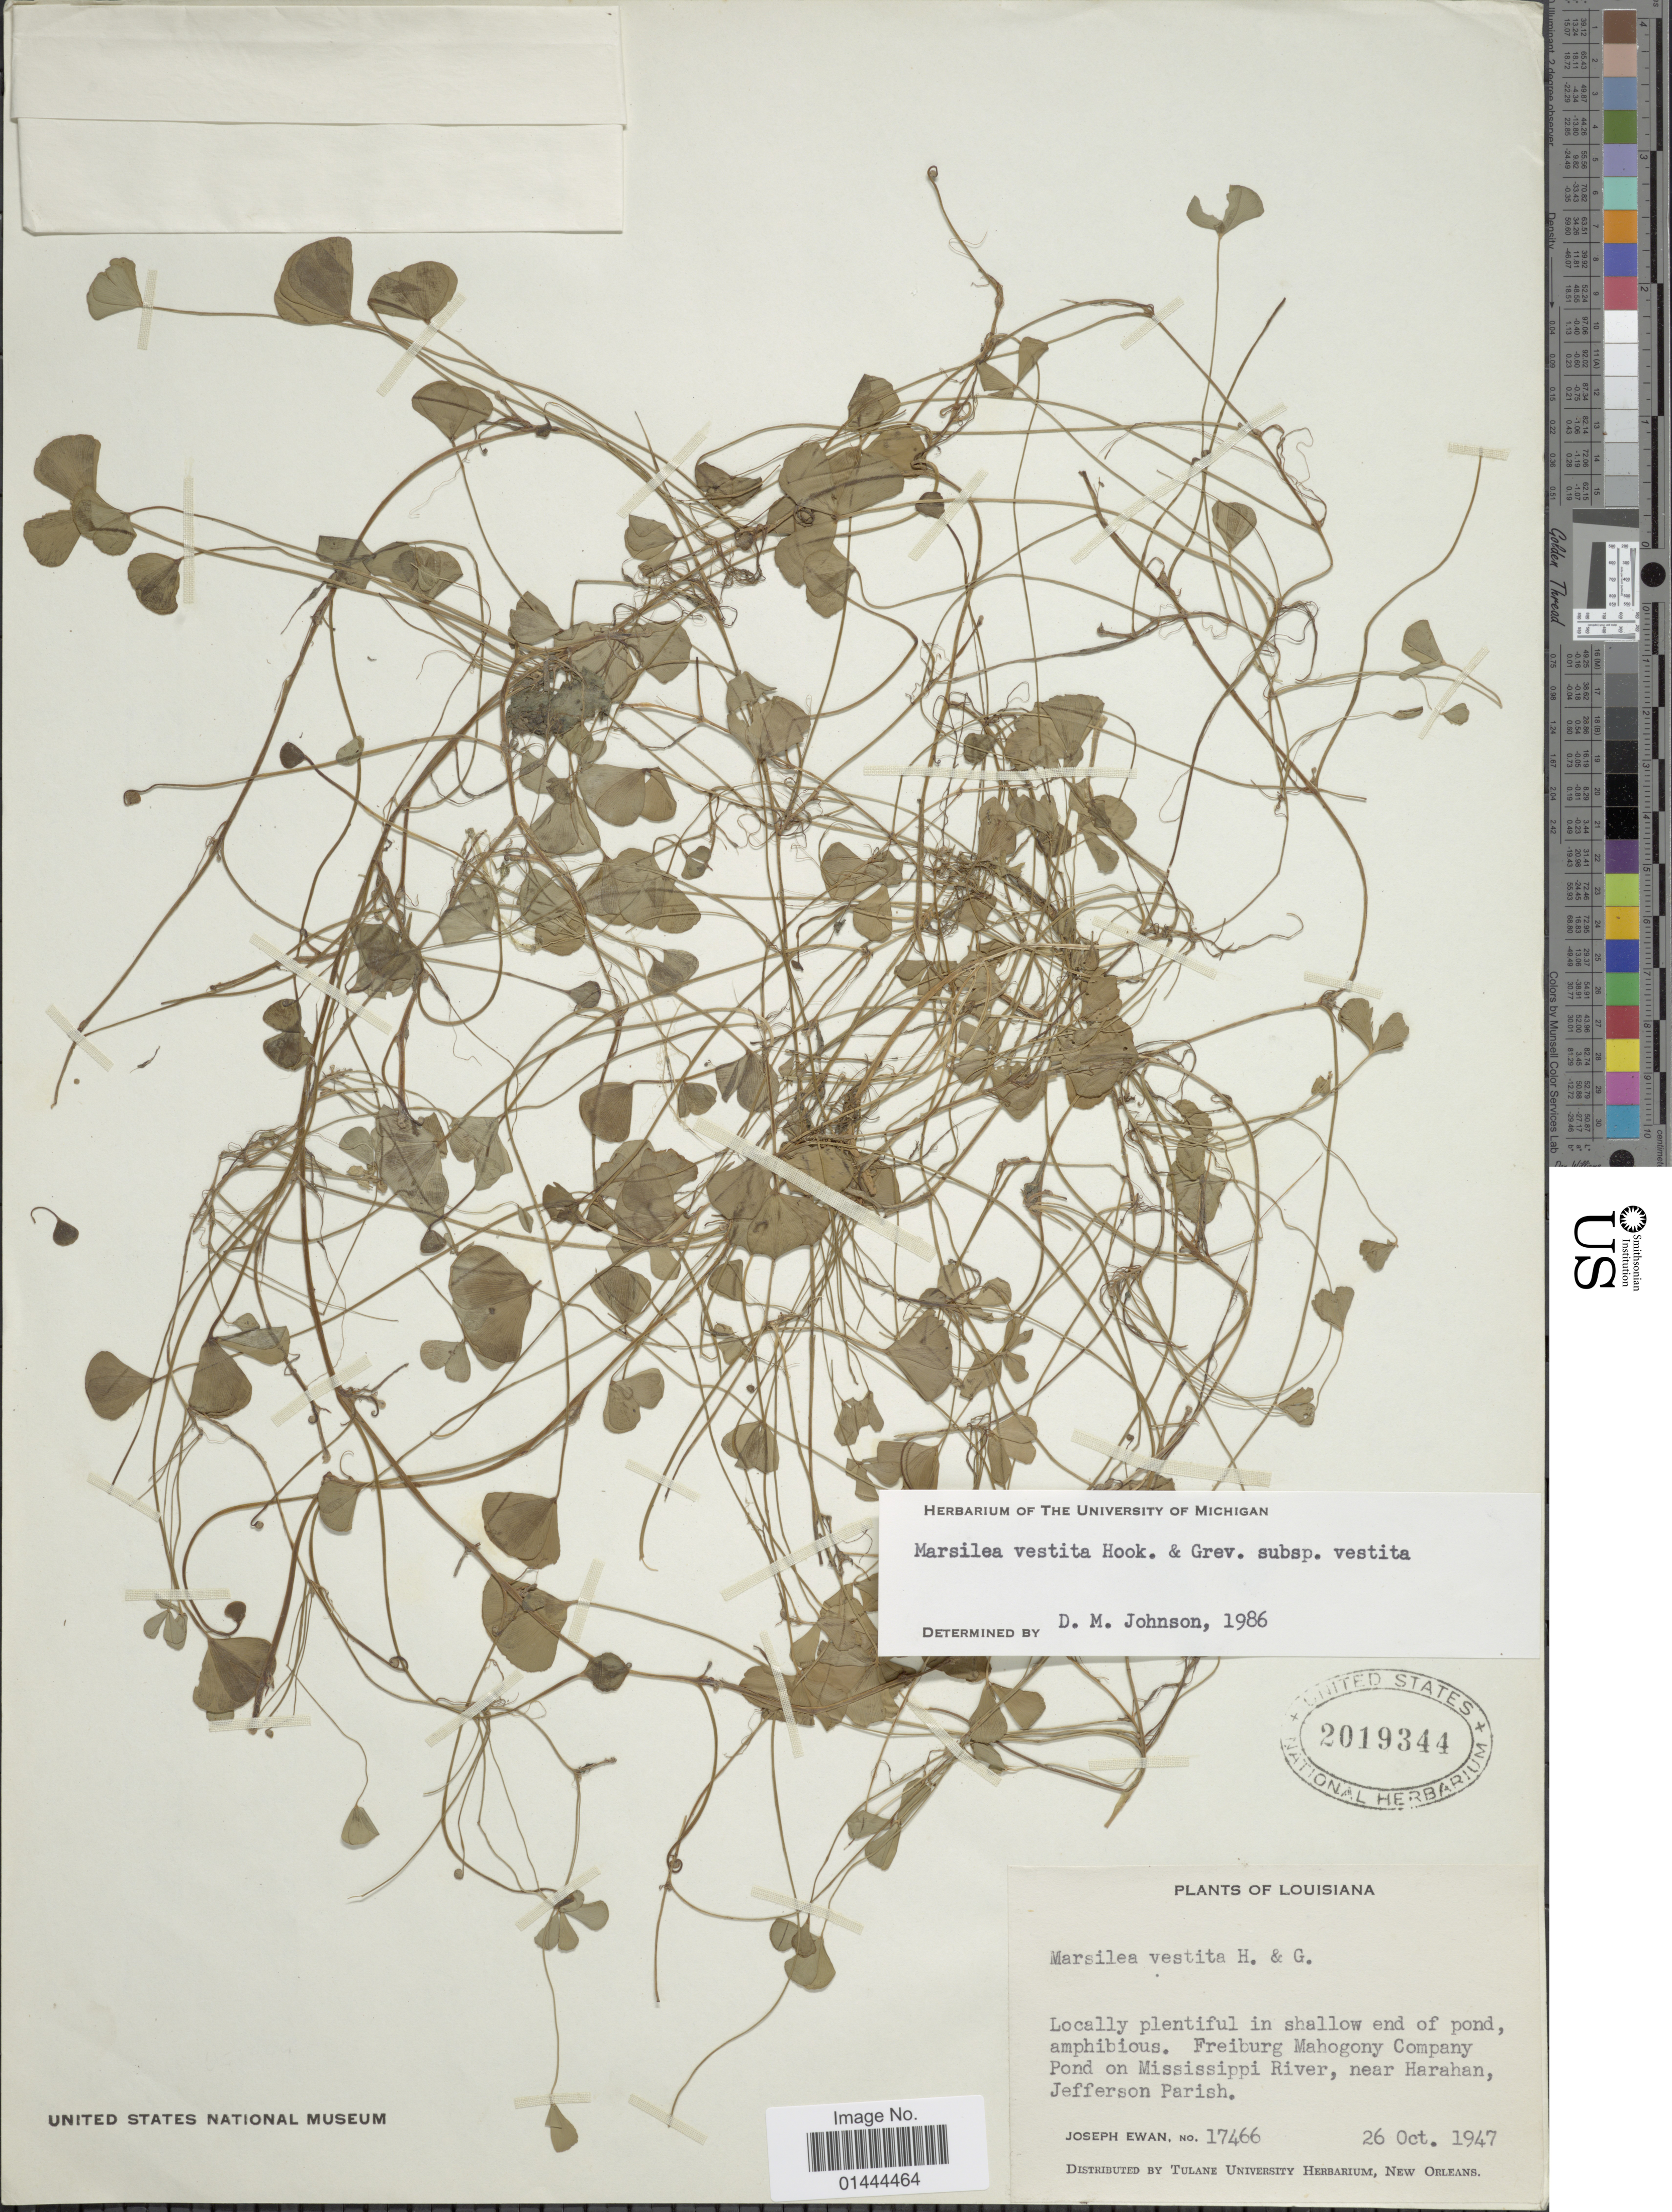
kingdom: Plantae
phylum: Tracheophyta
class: Polypodiopsida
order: Salviniales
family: Marsileaceae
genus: Marsilea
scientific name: Marsilea vestita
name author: Hook. & Grev.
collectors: J. A. Ewan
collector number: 17466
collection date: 1947-10-26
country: United States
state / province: Louisiana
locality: Locally plentiful in shallow end of pond, Freiburg Mahogony Company Pond on Mississippi River, near Harahan, Jefferson Parish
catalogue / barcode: US 2019344